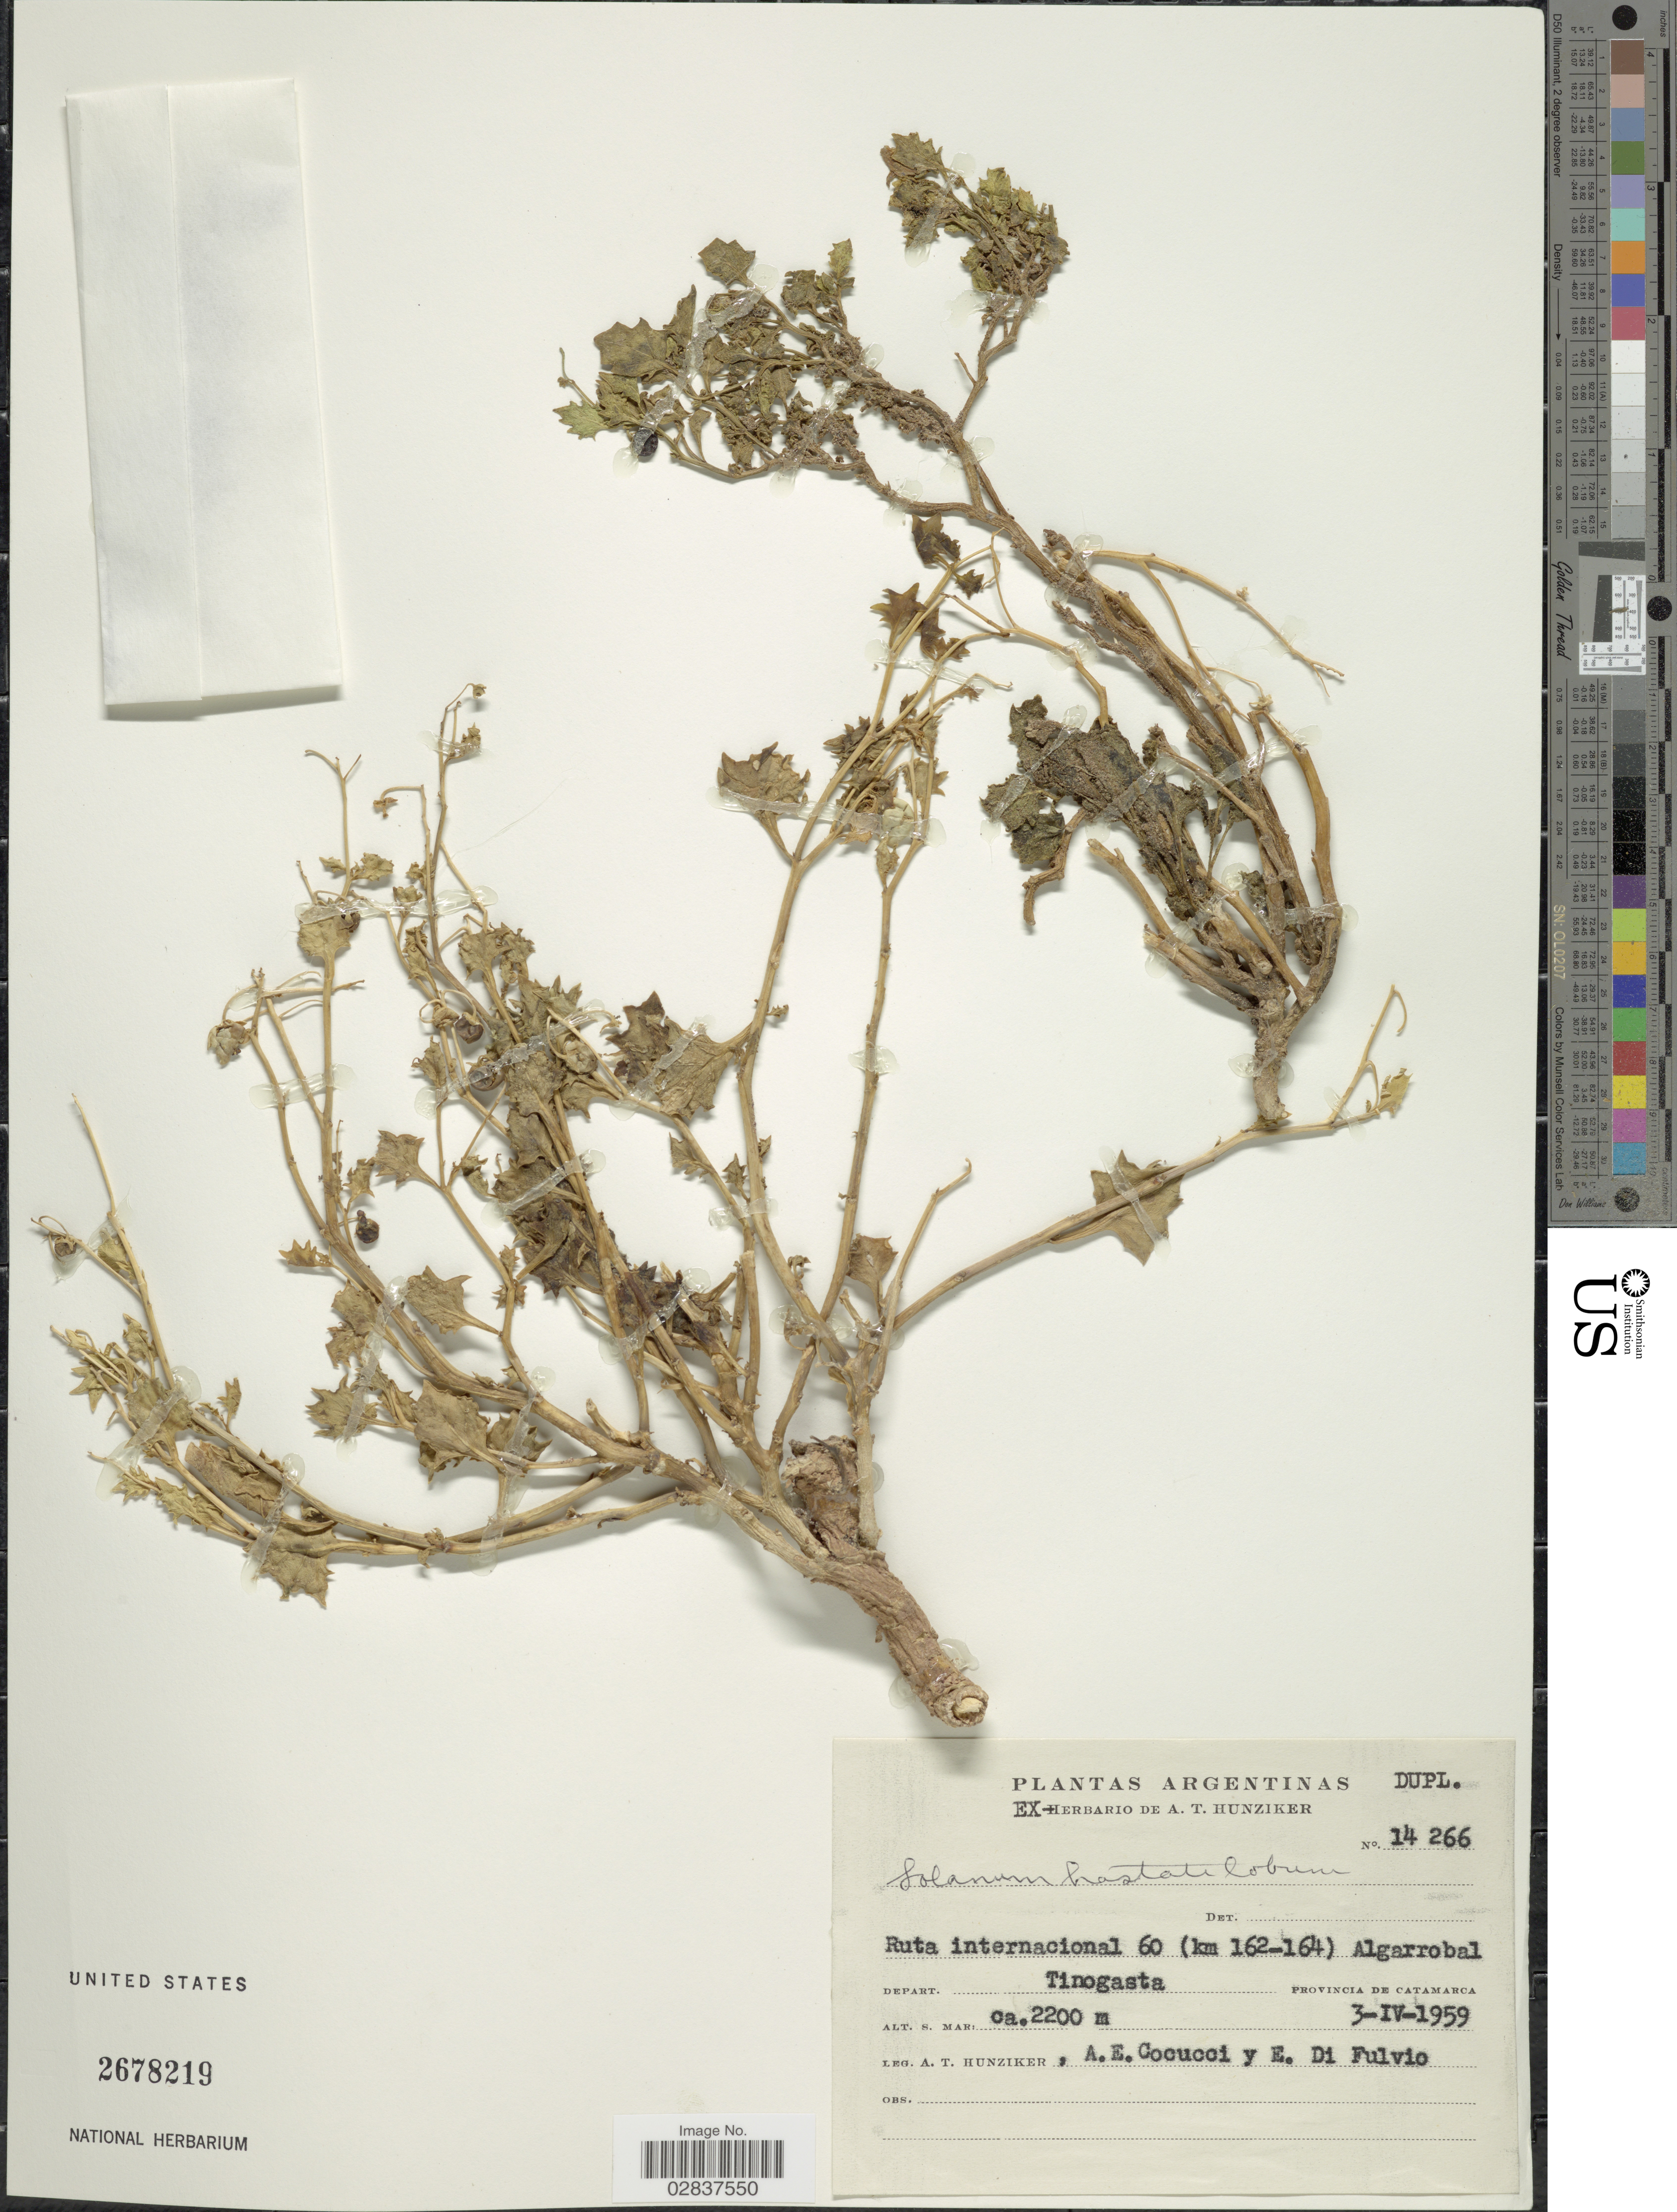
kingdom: Plantae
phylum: Tracheophyta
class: Magnoliopsida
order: Solanales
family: Solanaceae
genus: Solanum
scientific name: Solanum hastatilobum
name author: Bitter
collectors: A. T. Hunziker, A. Cocucci & T. E. Di Fulvio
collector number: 14266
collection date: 1959-04-03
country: Argentina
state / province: Catamarca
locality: Ruta internacional 60 (km 162-164) Algarrobal, Depart. Tinogasta.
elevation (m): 2200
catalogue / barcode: US 2678219